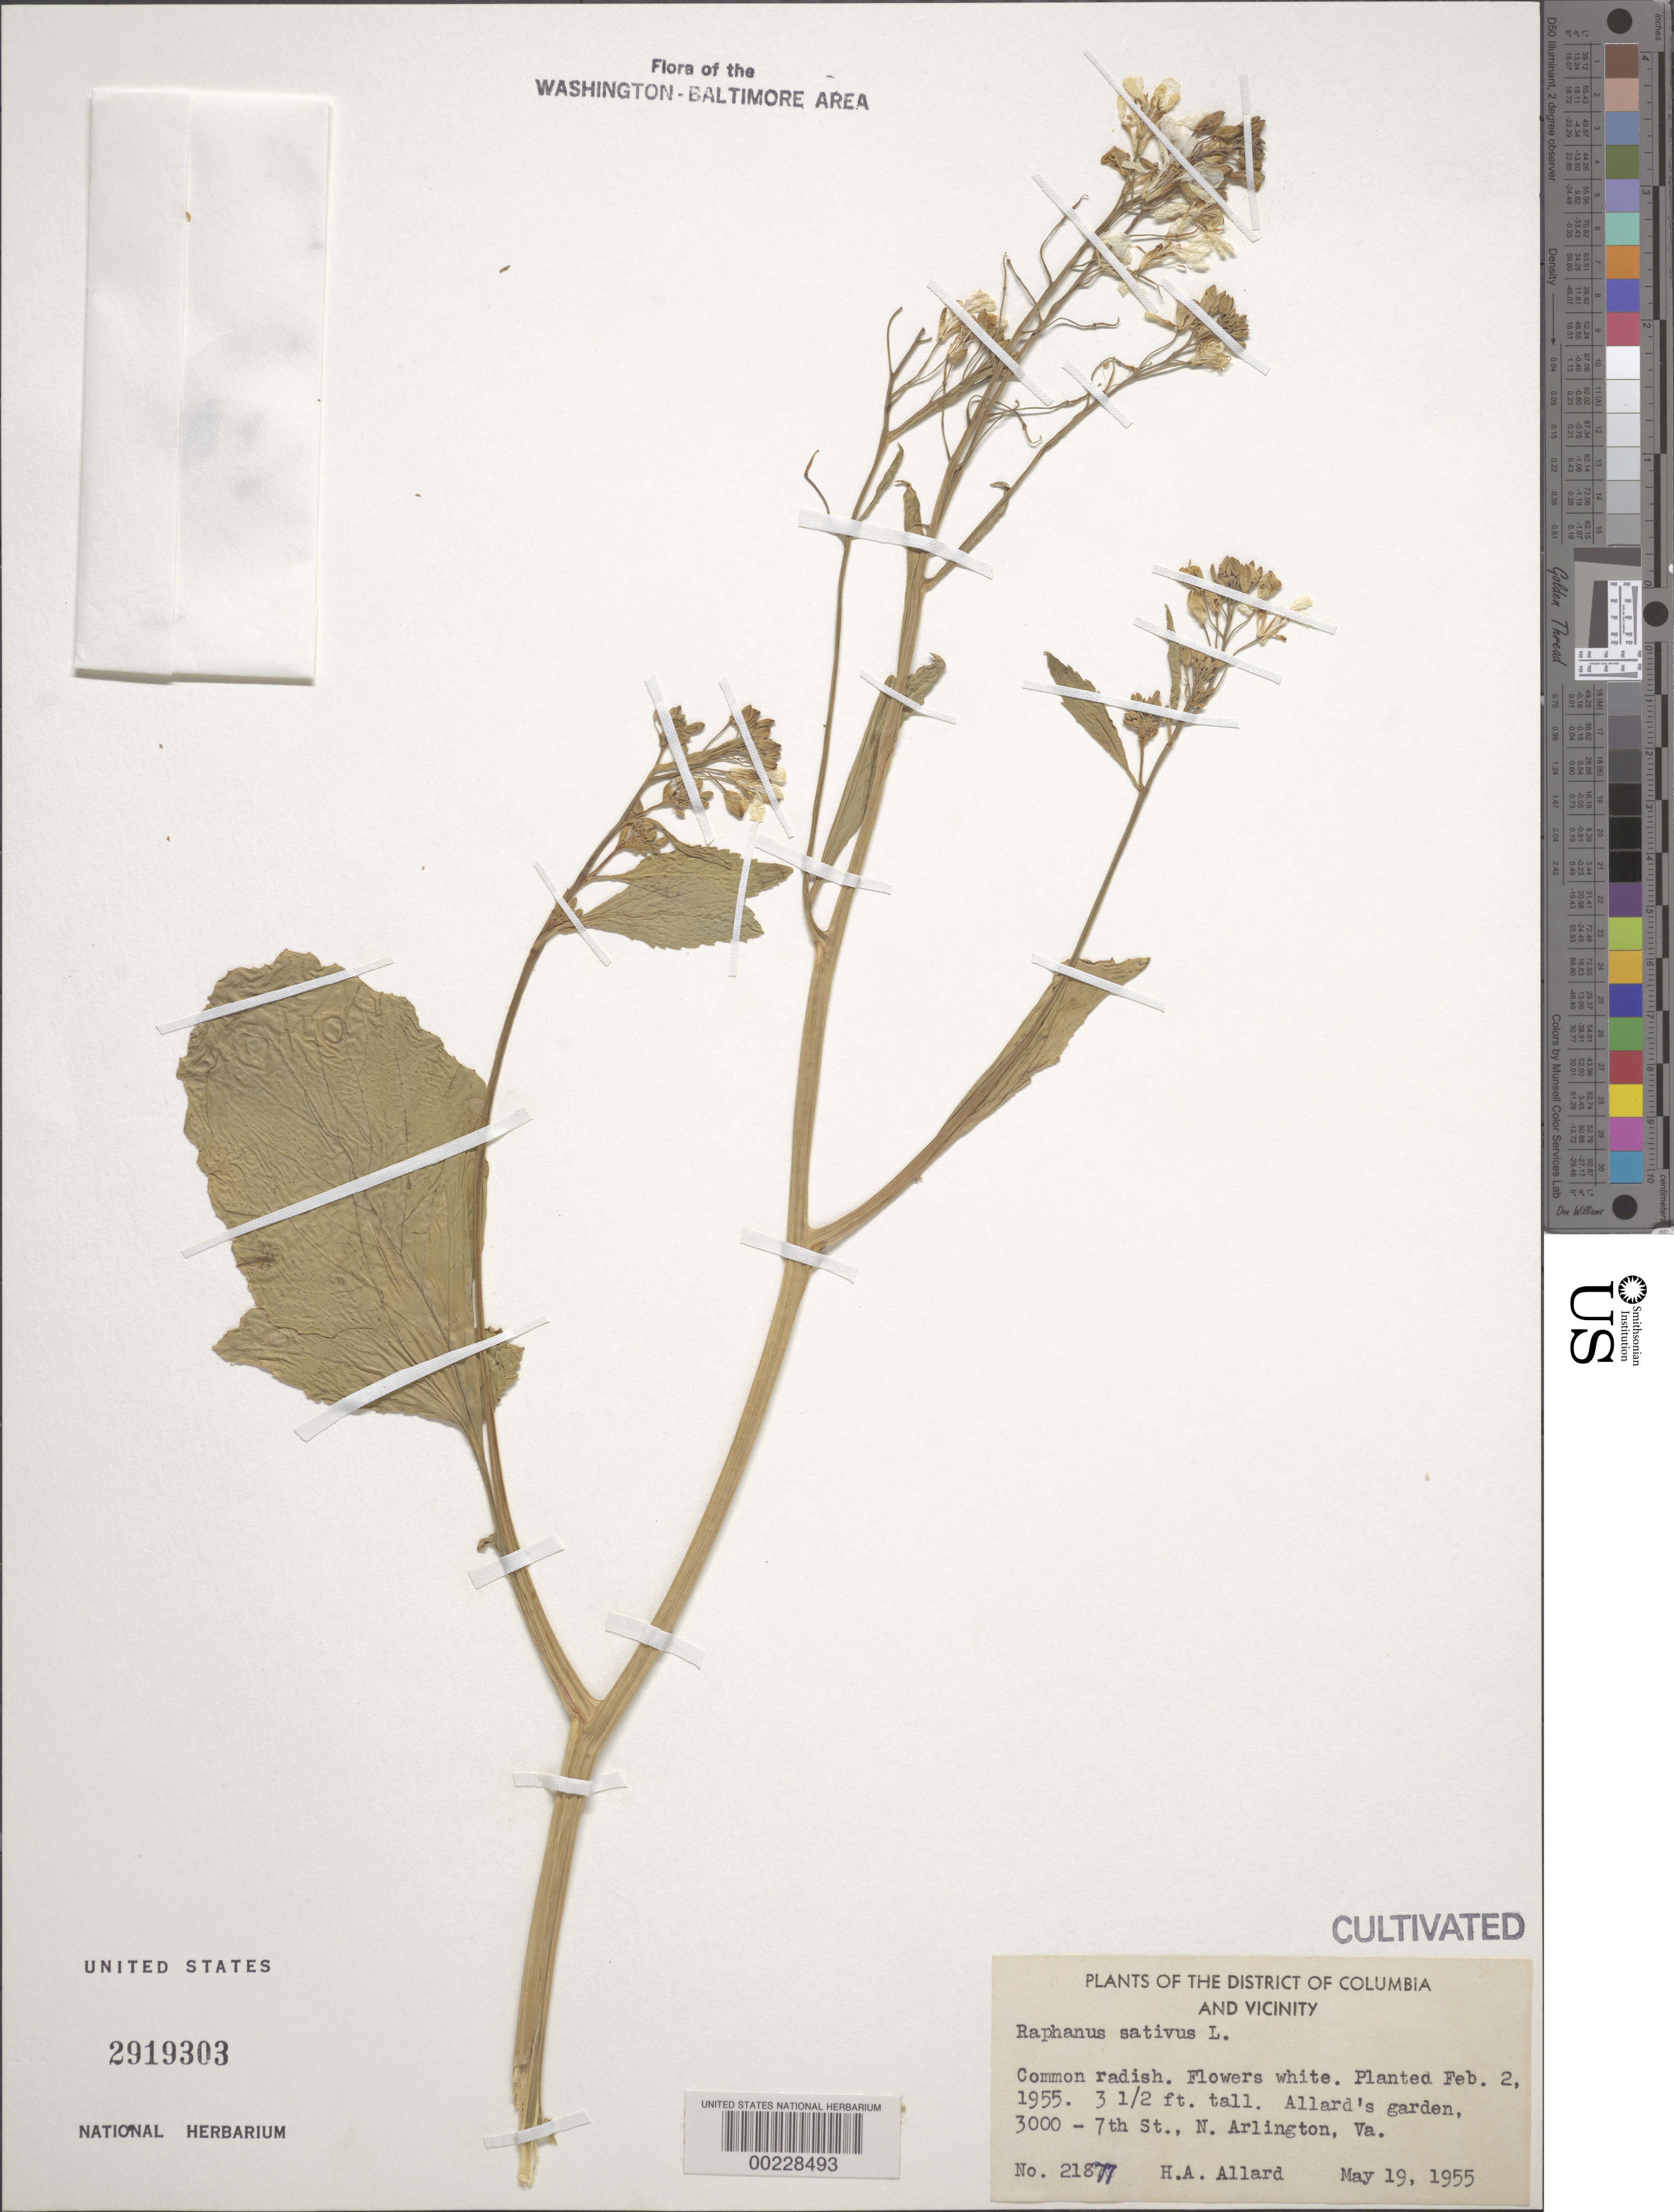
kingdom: Plantae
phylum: Tracheophyta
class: Magnoliopsida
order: Brassicales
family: Brassicaceae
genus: Raphanus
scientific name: Raphanus sativus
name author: L.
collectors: H. A. Allard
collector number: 21877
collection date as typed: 19 May 1955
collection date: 1955-05-19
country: United States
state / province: Virginia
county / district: Arlington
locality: Arlington, 3000 7th St, Allard's garden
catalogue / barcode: US 2919303